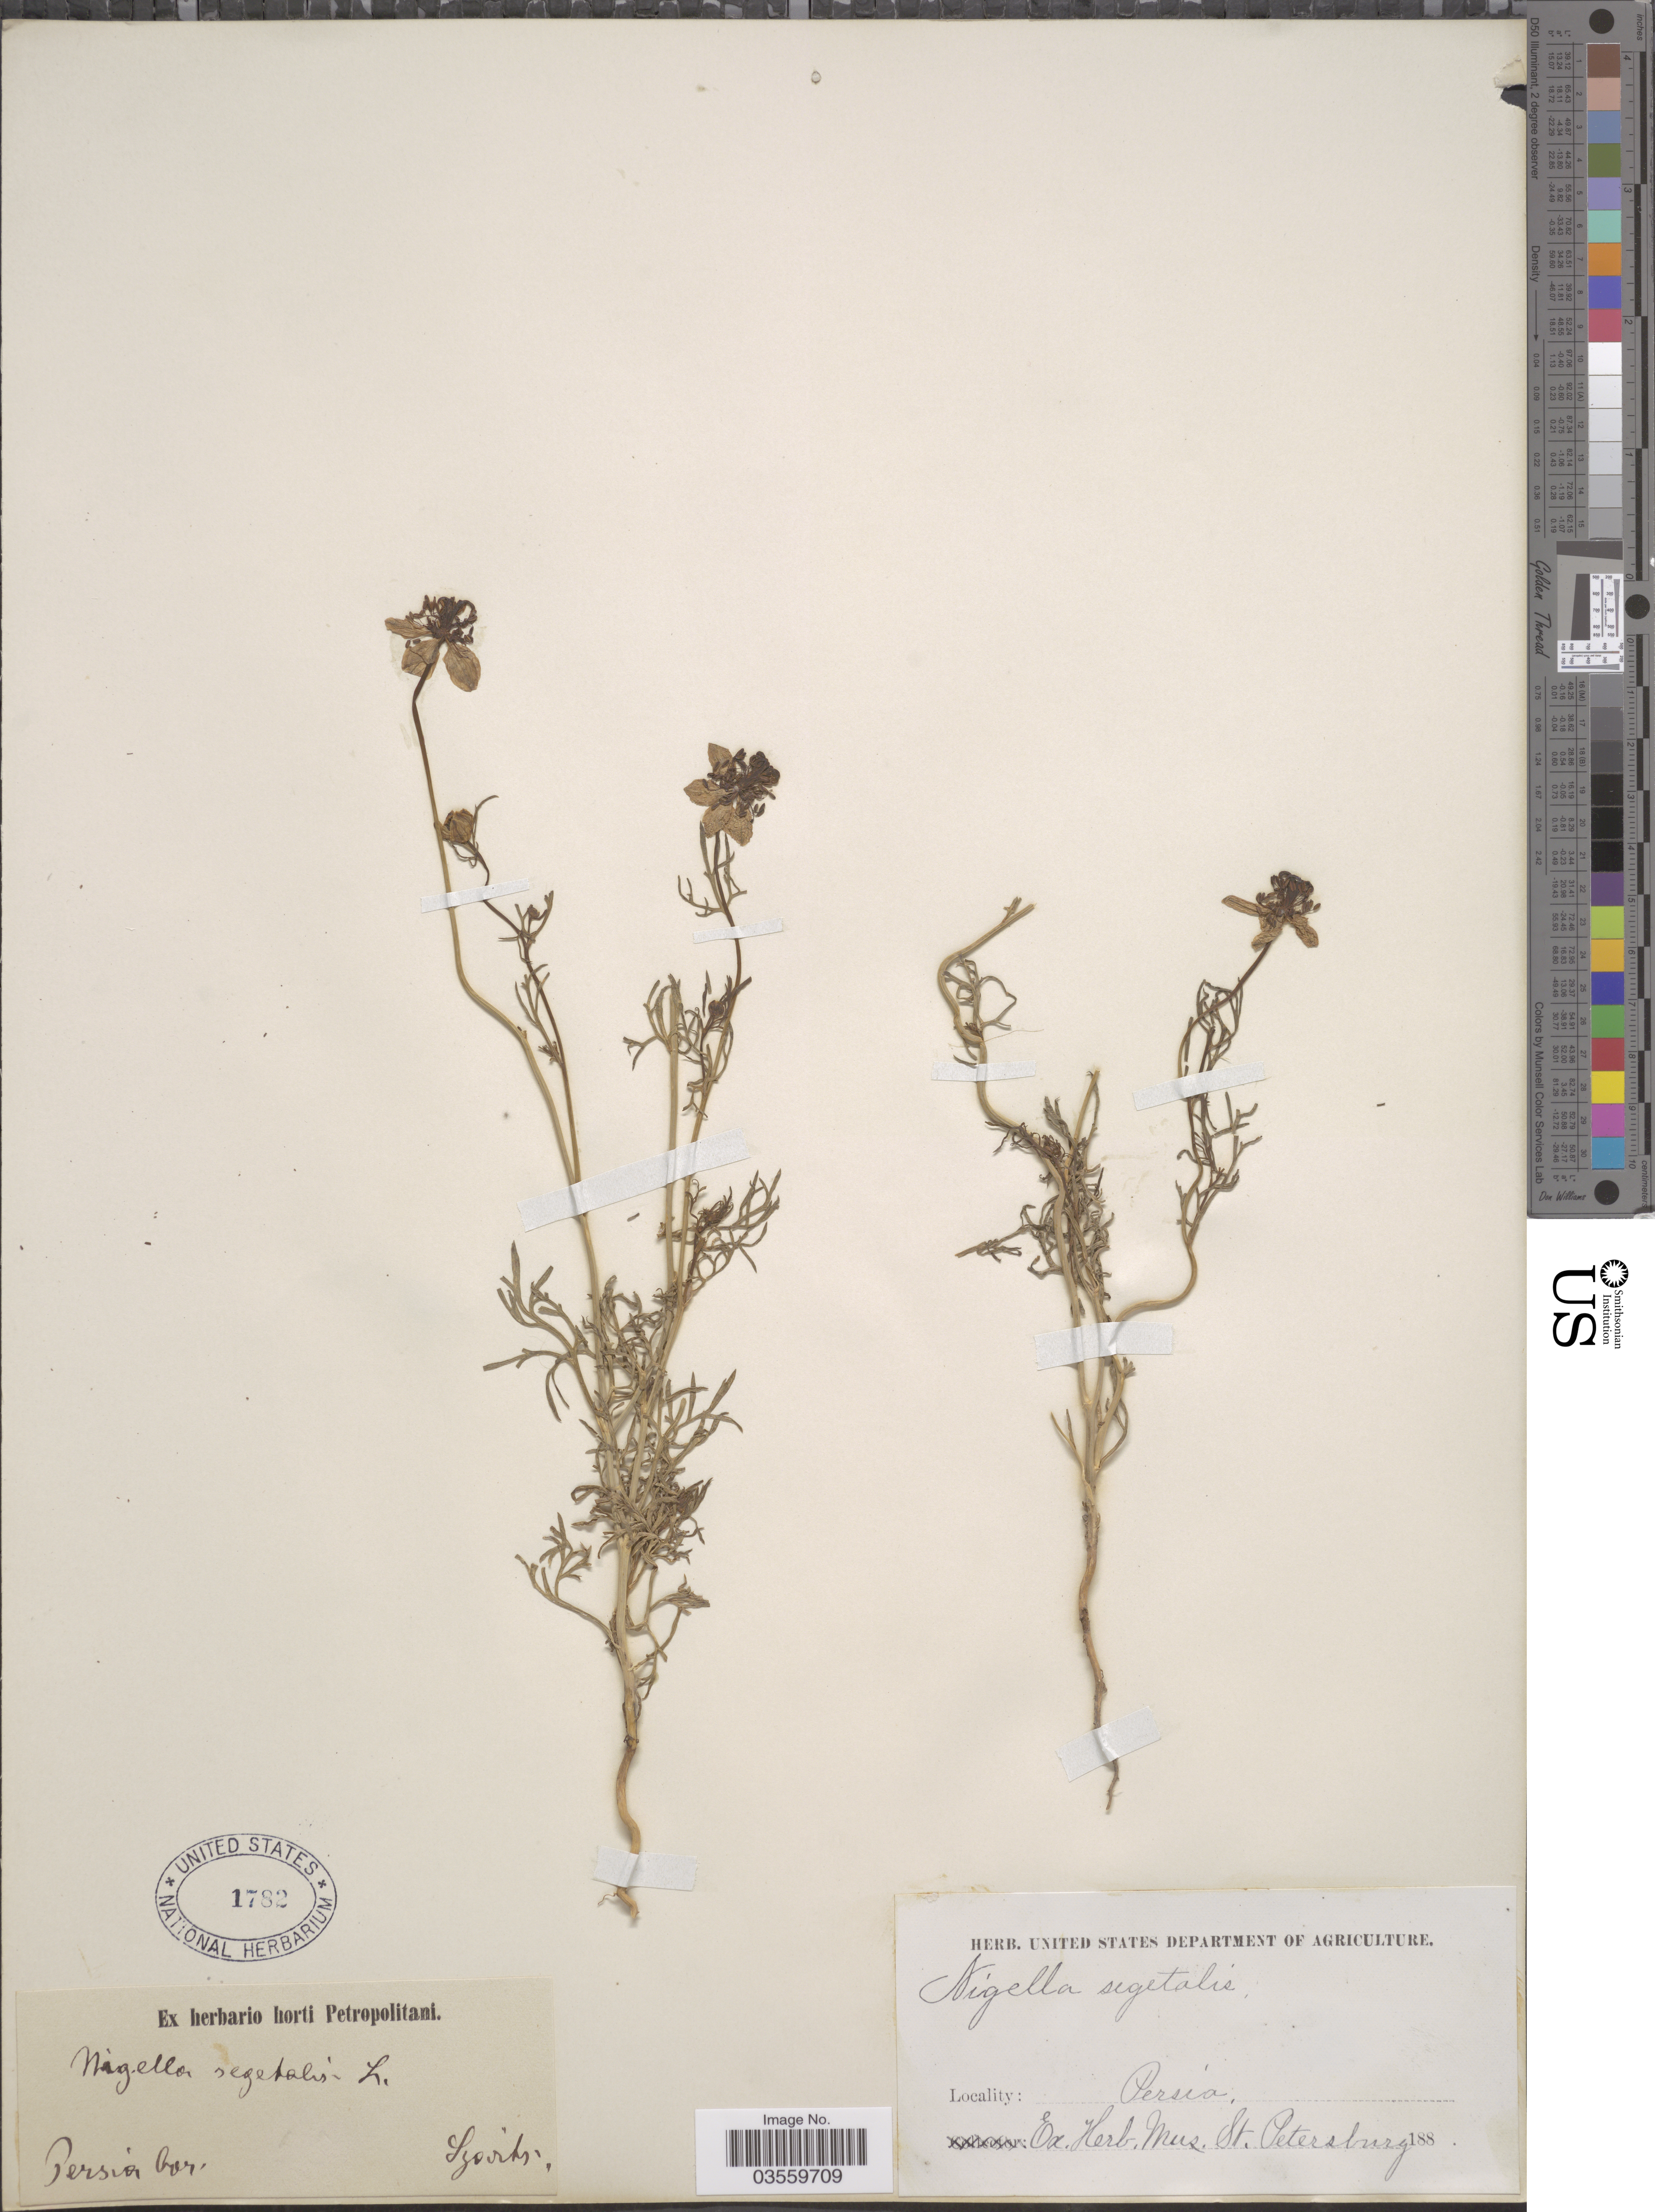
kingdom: Plantae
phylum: Tracheophyta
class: Magnoliopsida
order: Ranunculales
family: Ranunculaceae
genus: Nigella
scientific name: Nigella segetalis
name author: M. Bieb.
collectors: Szovits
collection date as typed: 188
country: Iran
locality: Persia bor.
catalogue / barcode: US 1782